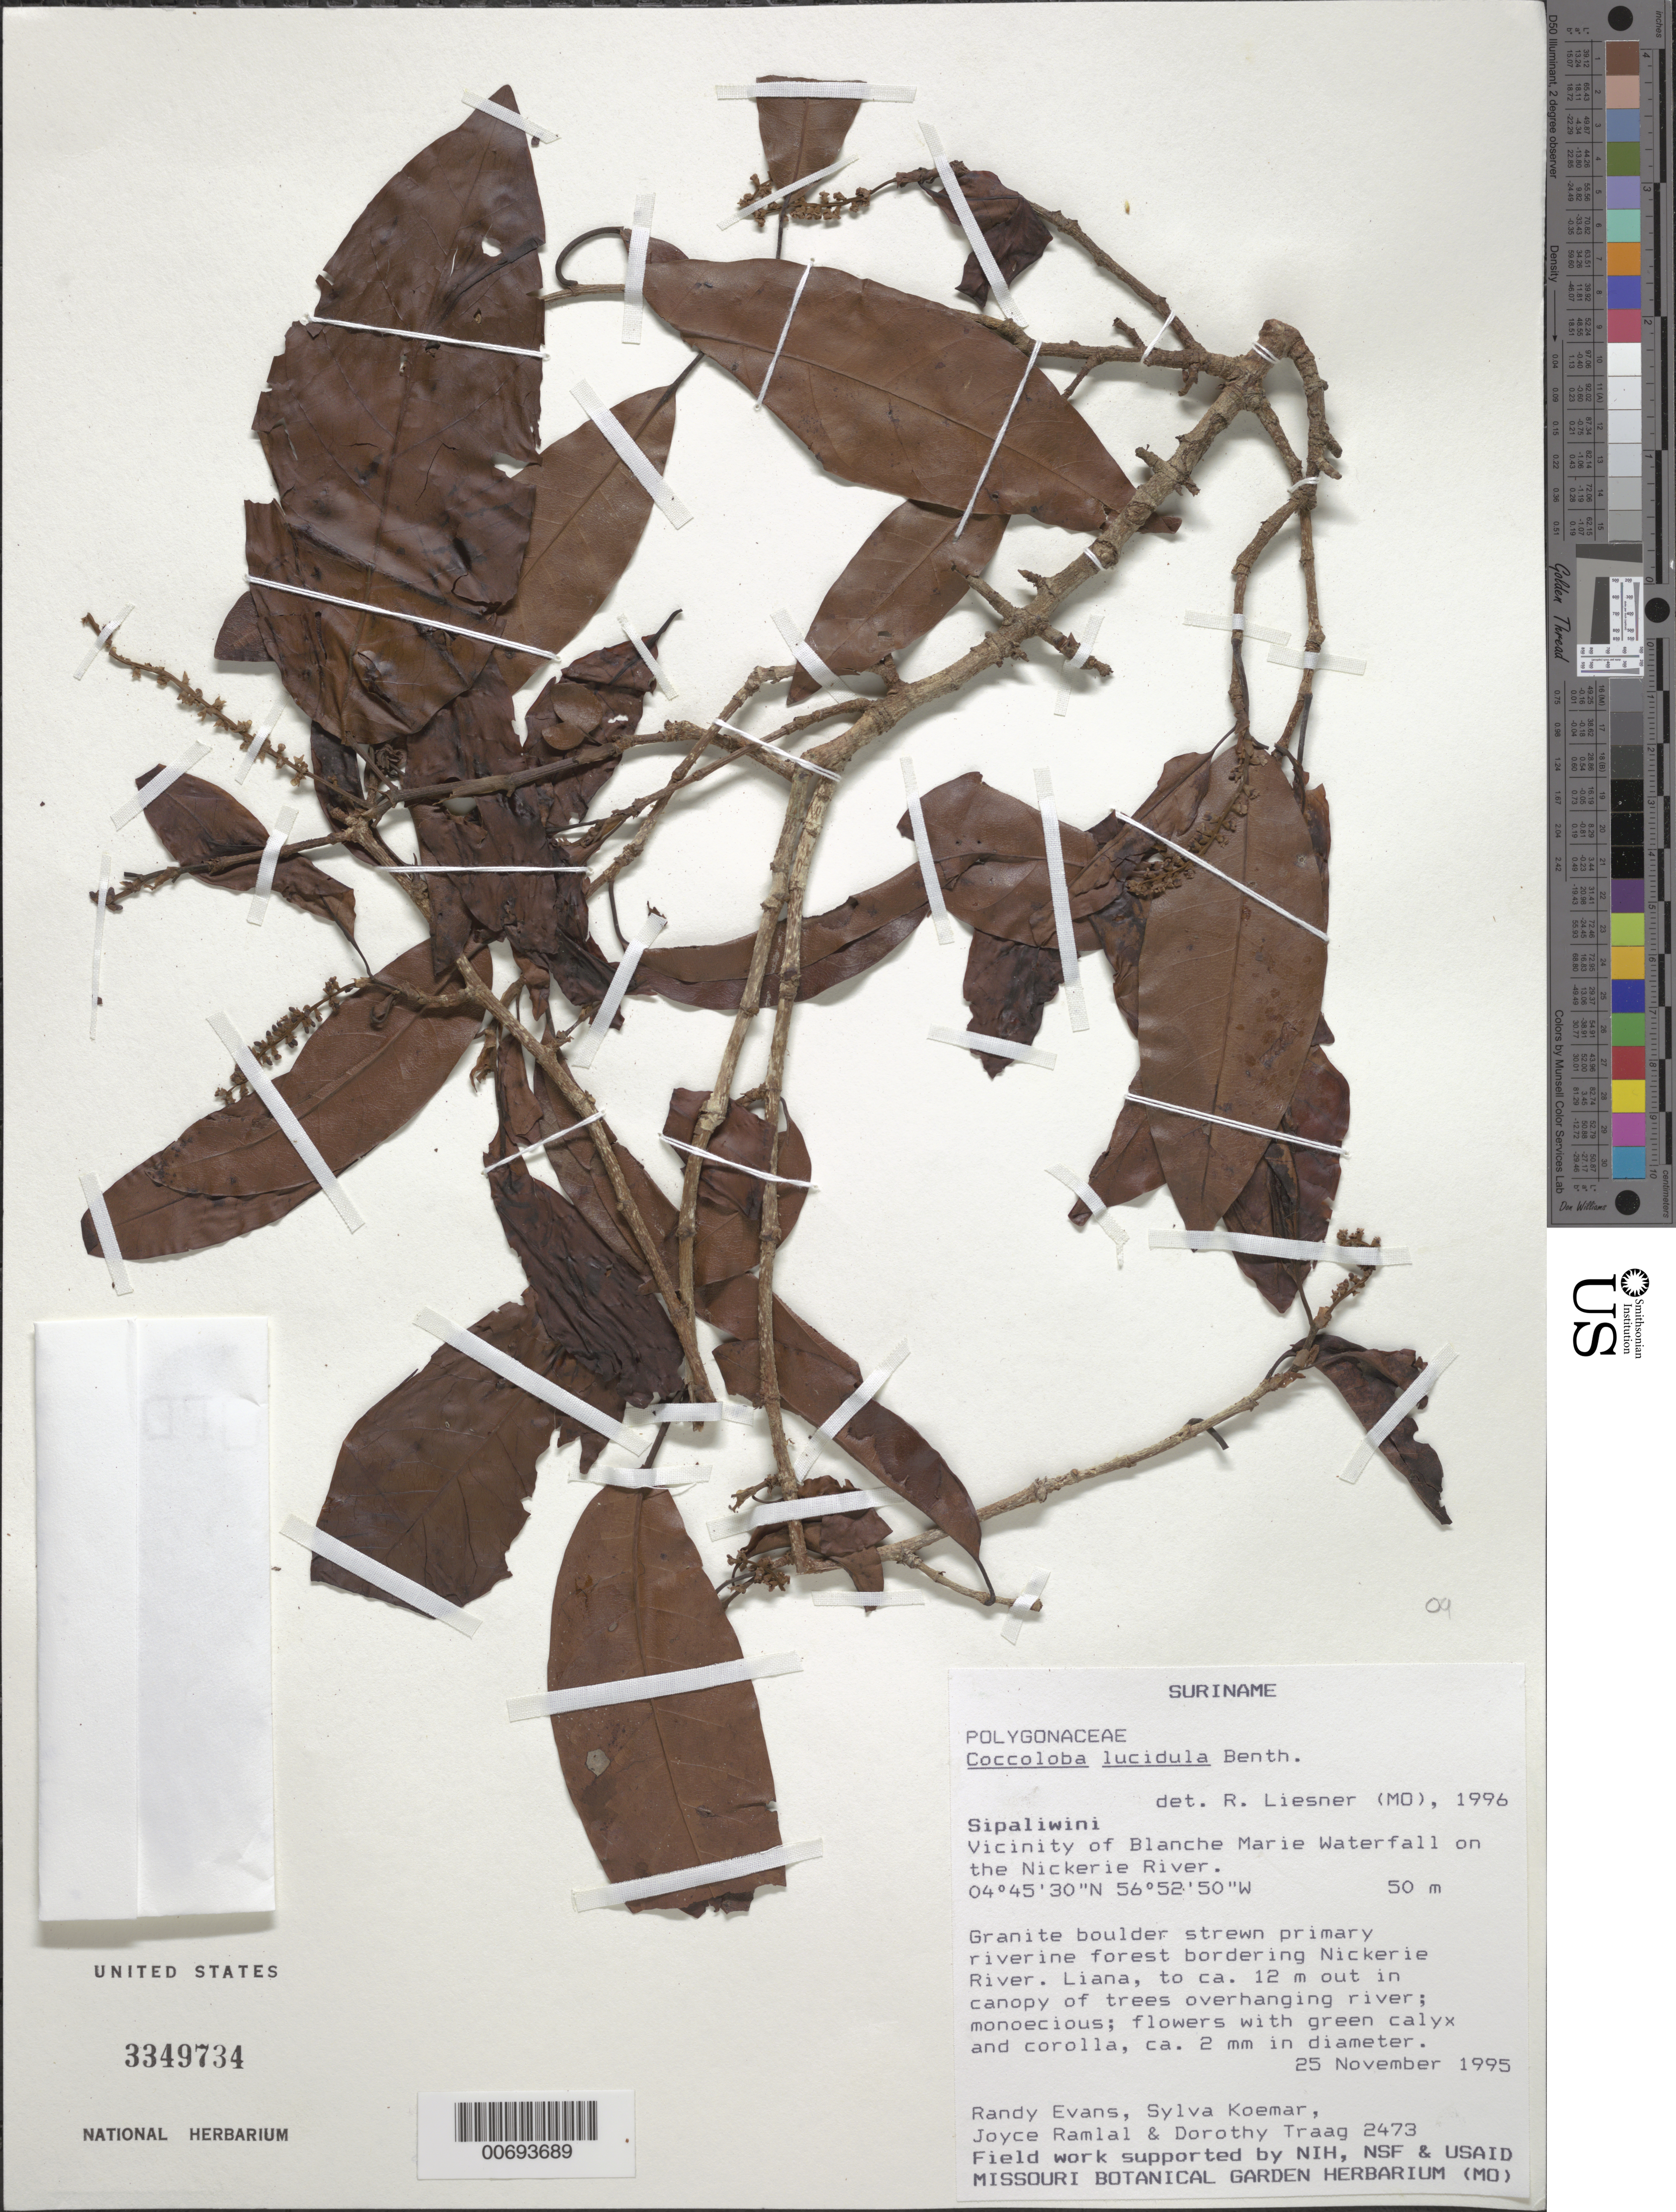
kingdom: Plantae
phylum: Tracheophyta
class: Magnoliopsida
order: Caryophyllales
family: Polygonaceae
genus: Coccoloba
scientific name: Coccoloba lucidula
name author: Benth.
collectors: R. Evans, S. Koemar, J. Ramlal & D. Traag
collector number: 2473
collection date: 1995-11-25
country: Suriname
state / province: Sipaliwini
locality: Vicinity of Blanche Marie Waterfall on the Nickerie River.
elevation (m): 50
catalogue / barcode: US 3349734